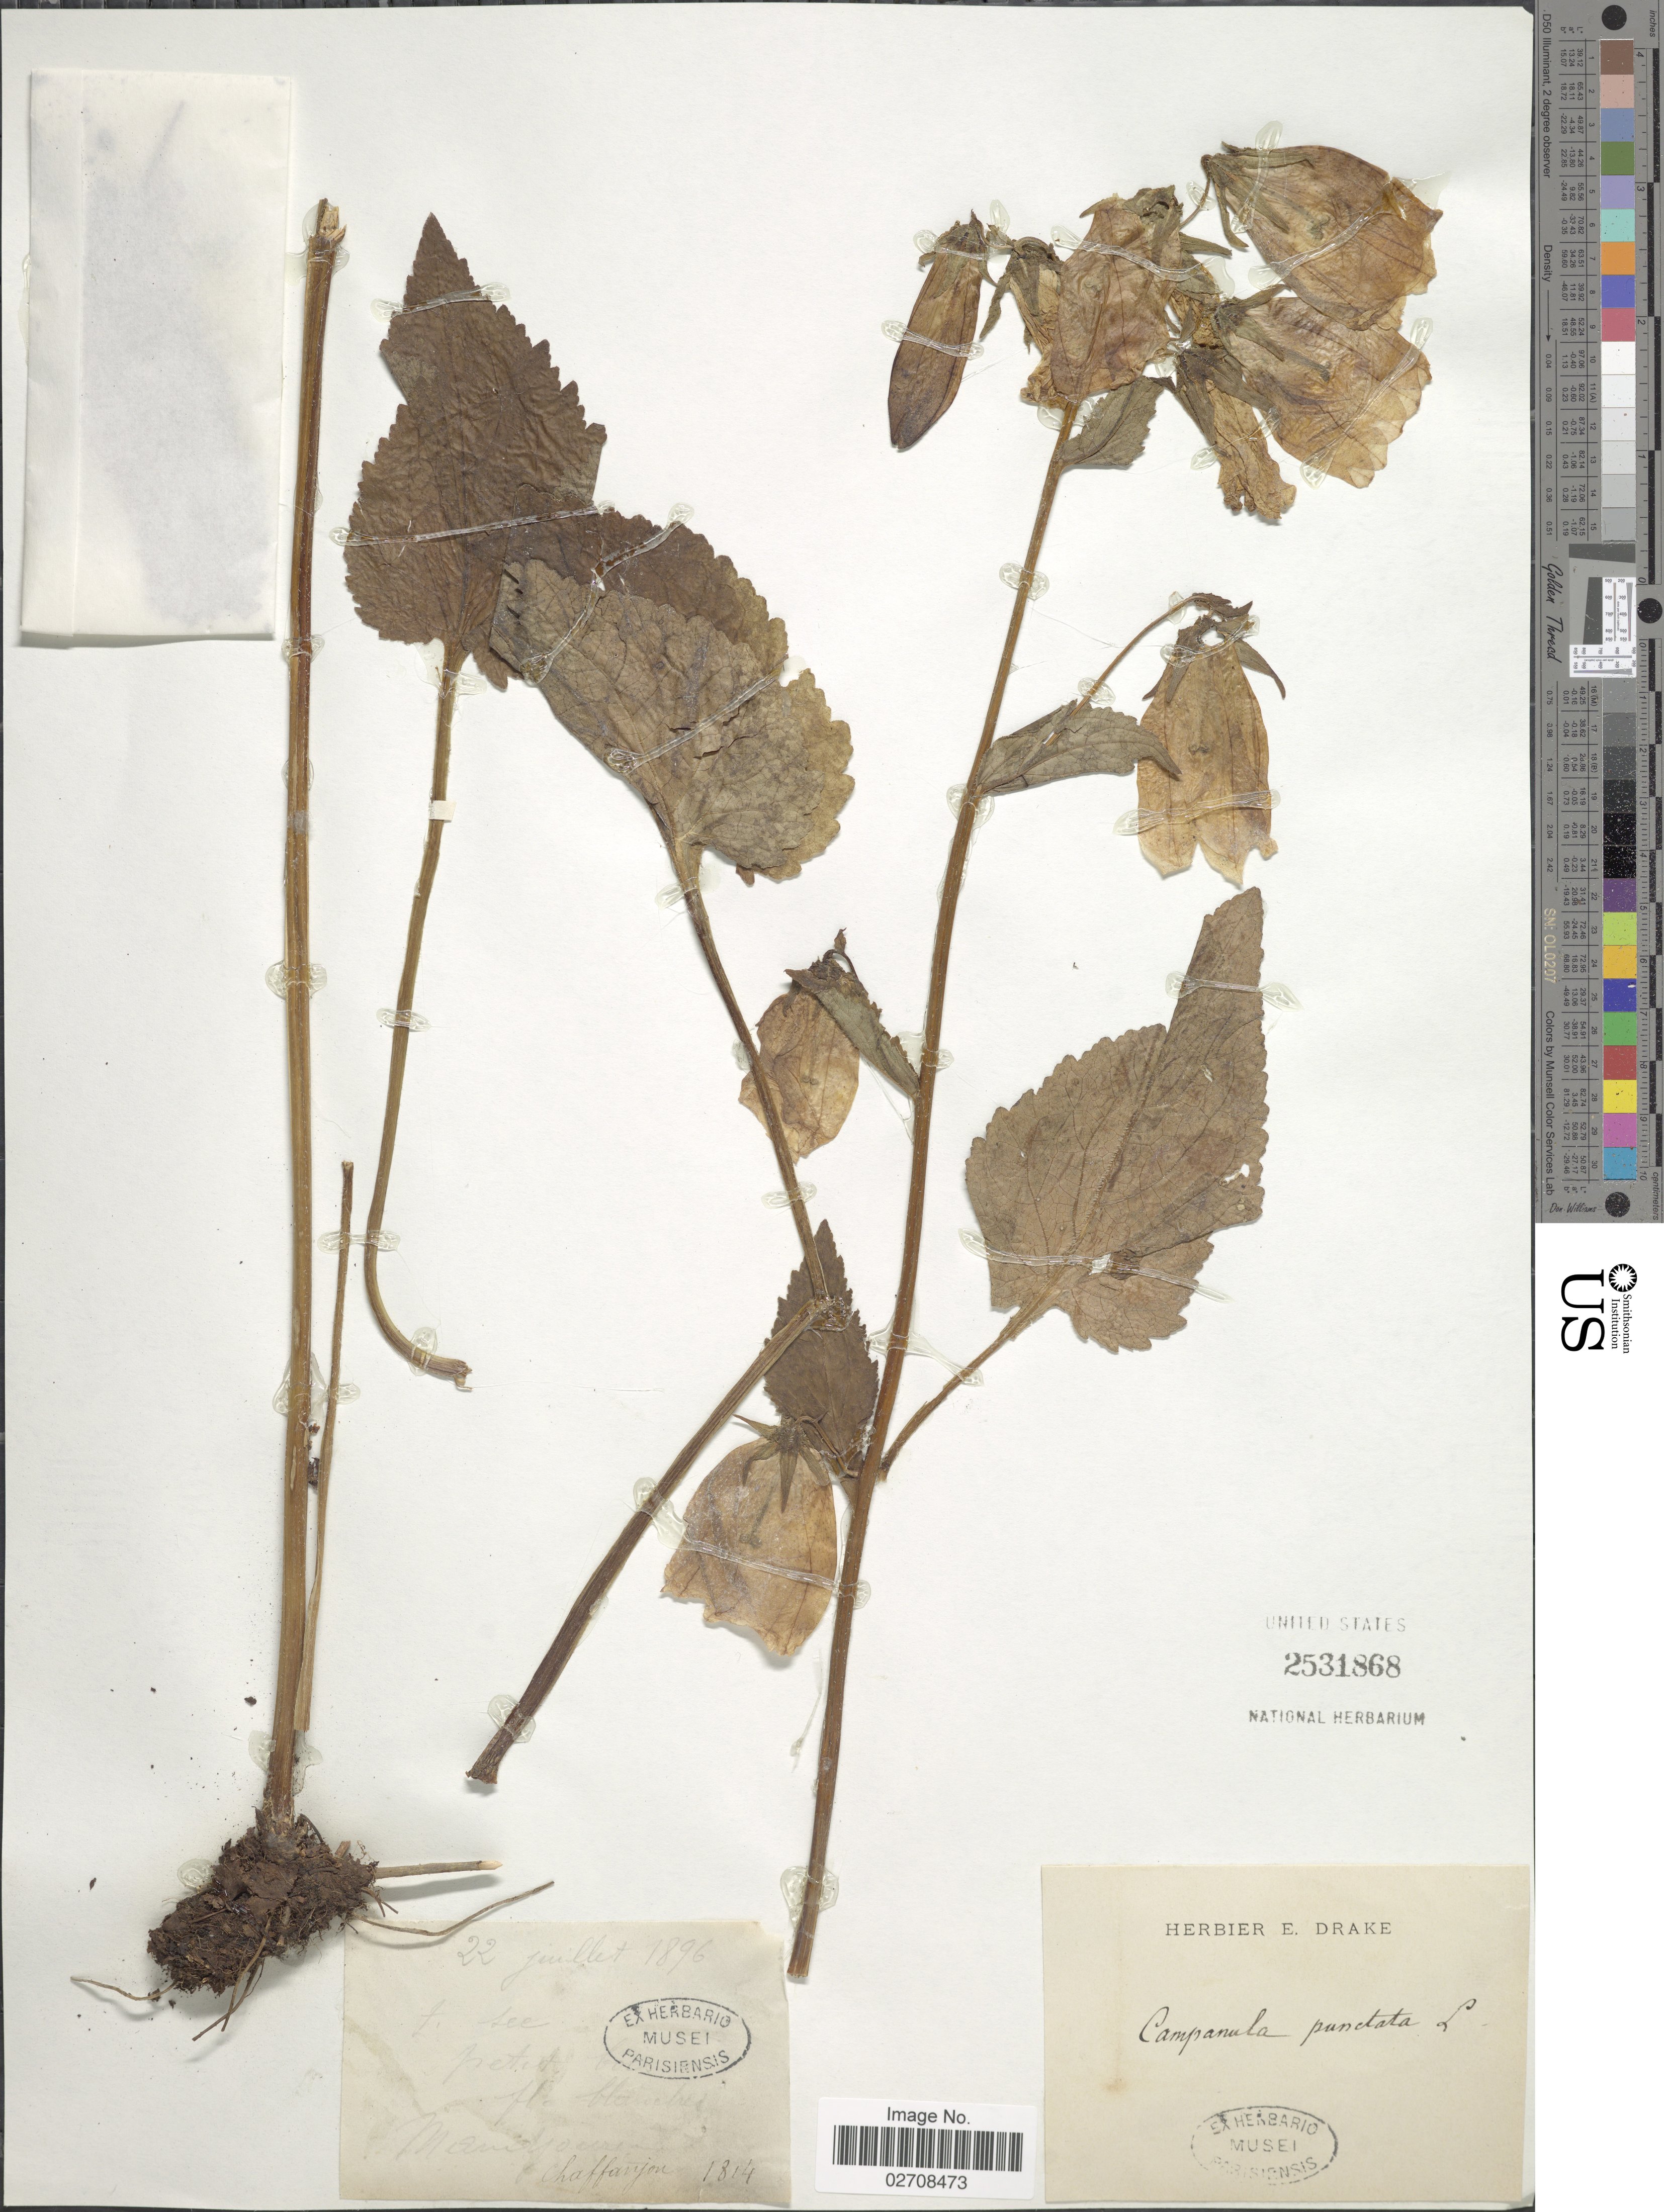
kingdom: Plantae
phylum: Tracheophyta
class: Magnoliopsida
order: Asterales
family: Campanulaceae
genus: Campanula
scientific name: Campanula punctata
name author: Lam.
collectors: -. Chaffanjon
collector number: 1814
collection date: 1896-07-22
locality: Manidjouri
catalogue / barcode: US 2531868